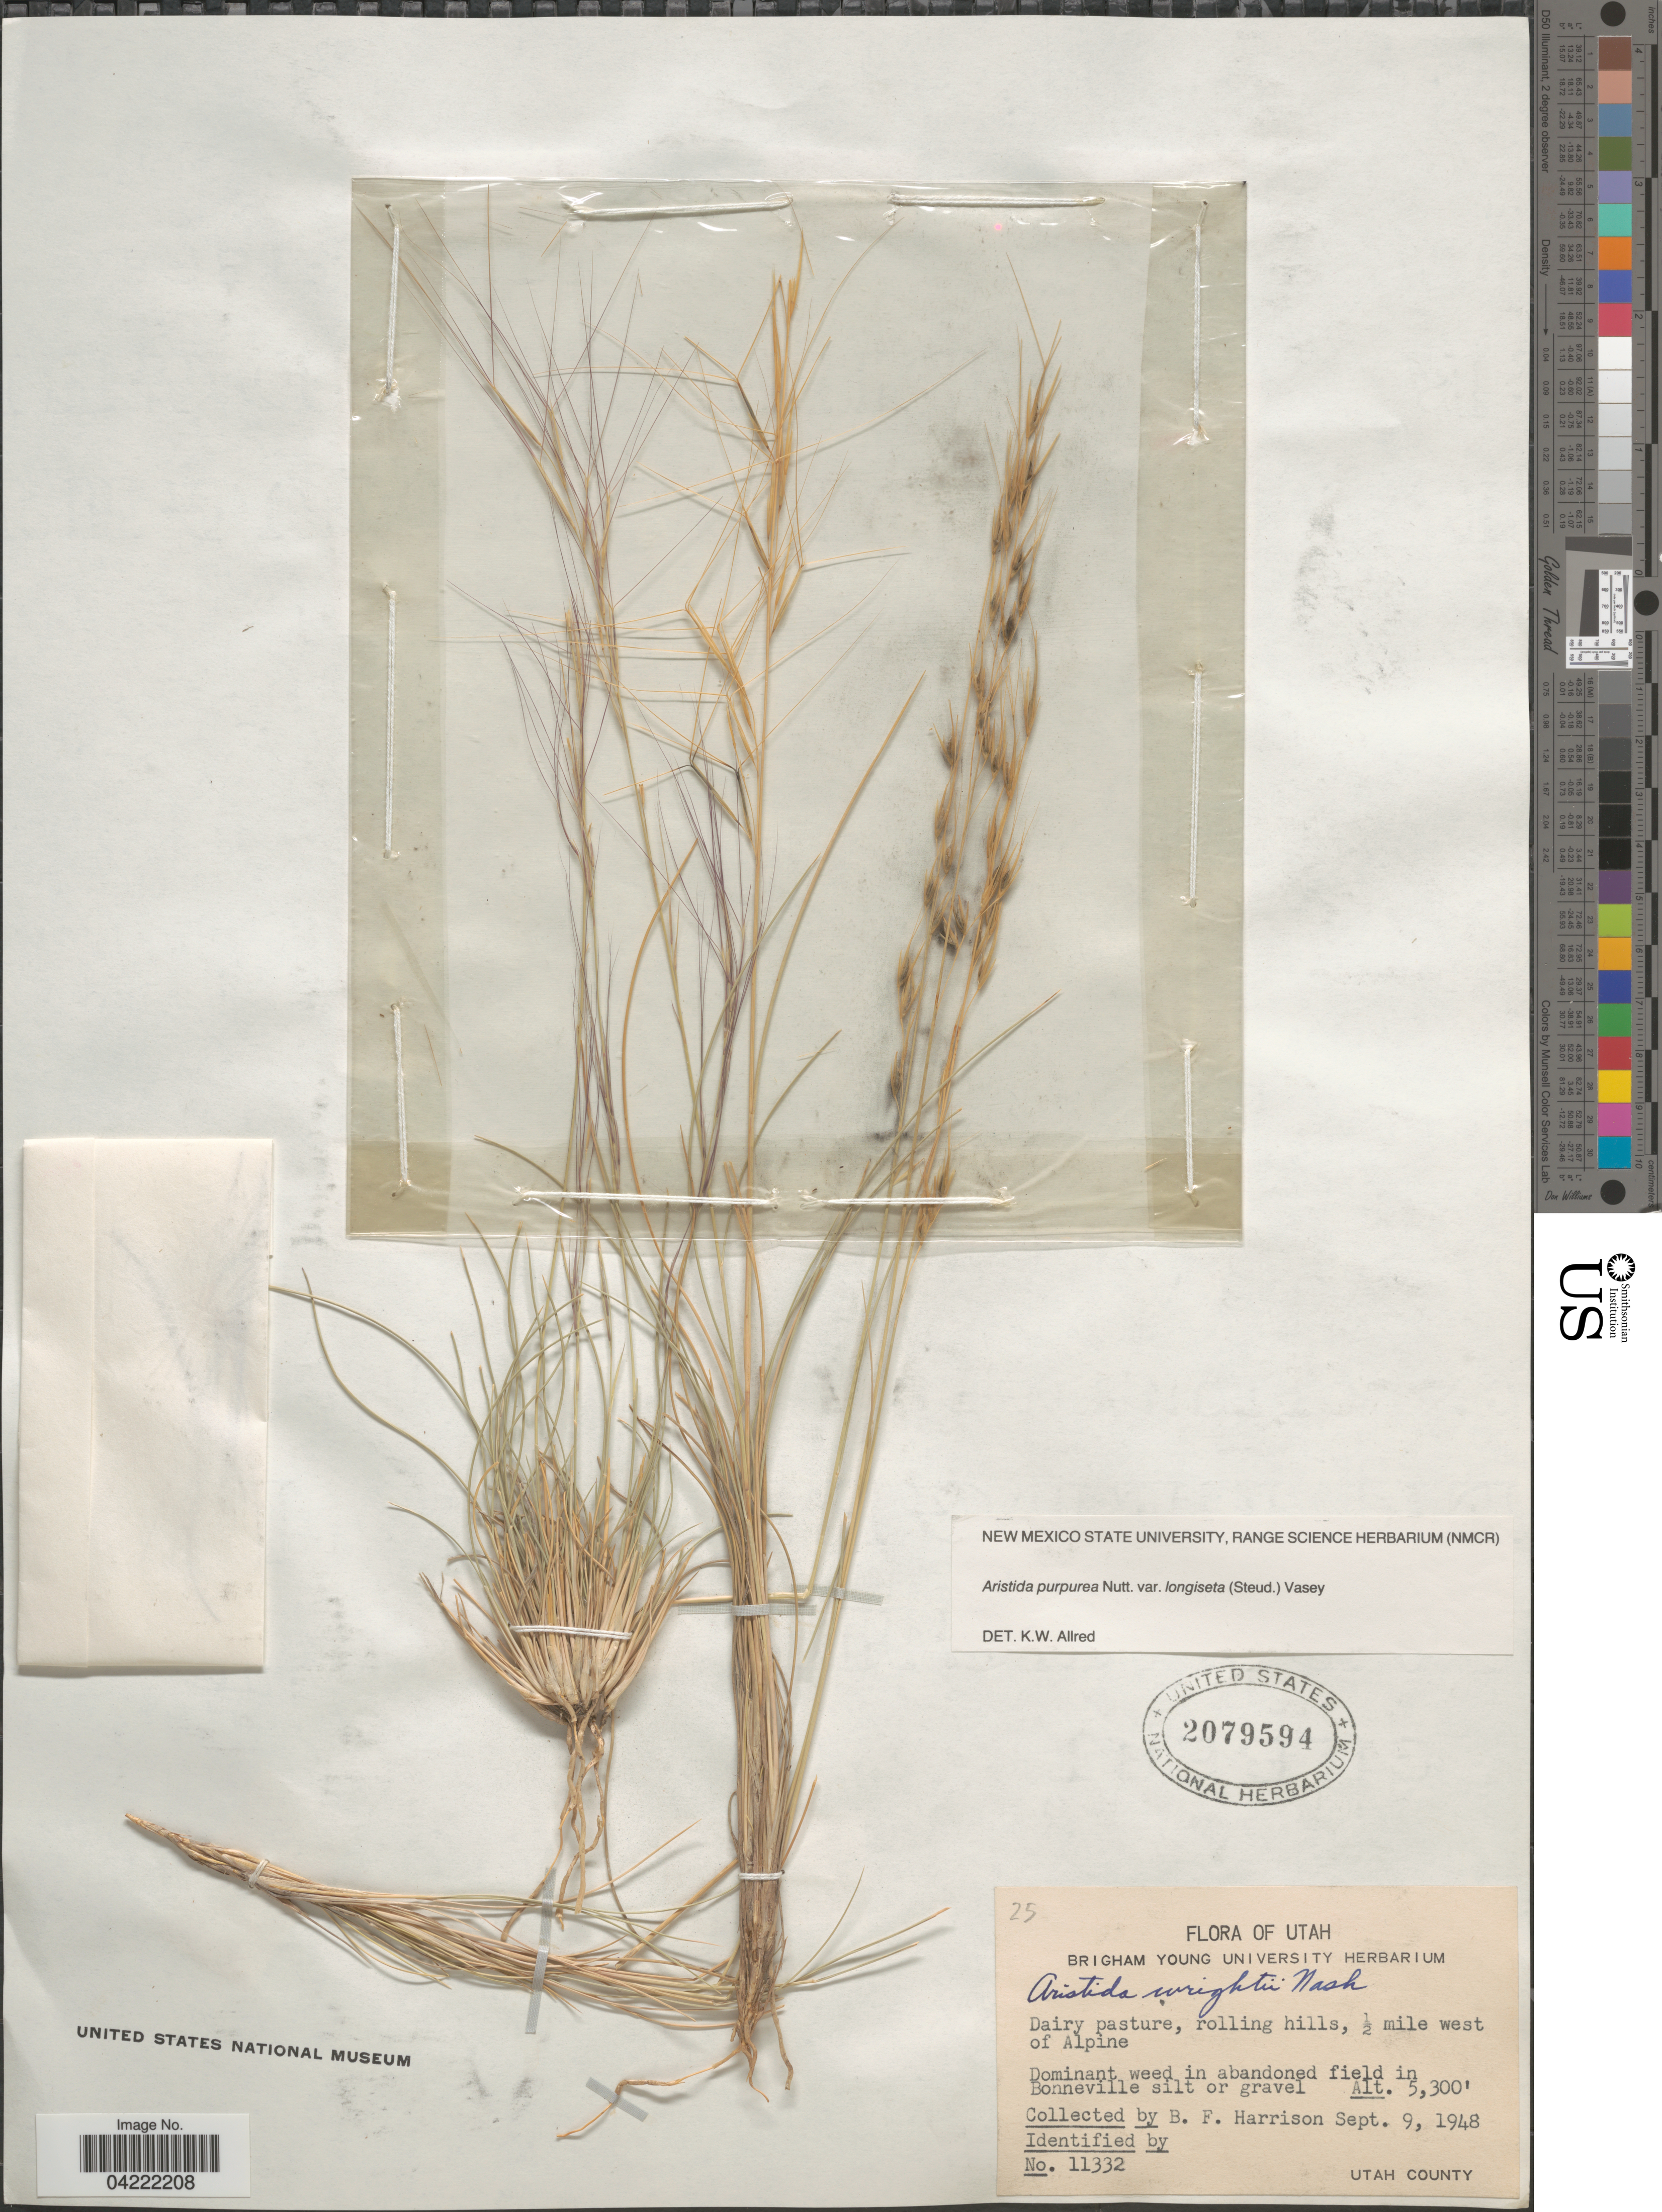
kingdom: Plantae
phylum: Tracheophyta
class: Liliopsida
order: Poales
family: Poaceae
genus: Aristida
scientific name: Aristida purpurea var. longiseta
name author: (Steud.) Vasey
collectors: B. F. Harrison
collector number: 11332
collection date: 1948-09-09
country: United States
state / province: Utah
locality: Dairy pasture, rolling hills, 1/2 mile west of Alpine. Utah County.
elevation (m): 1615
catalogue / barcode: US 2079594